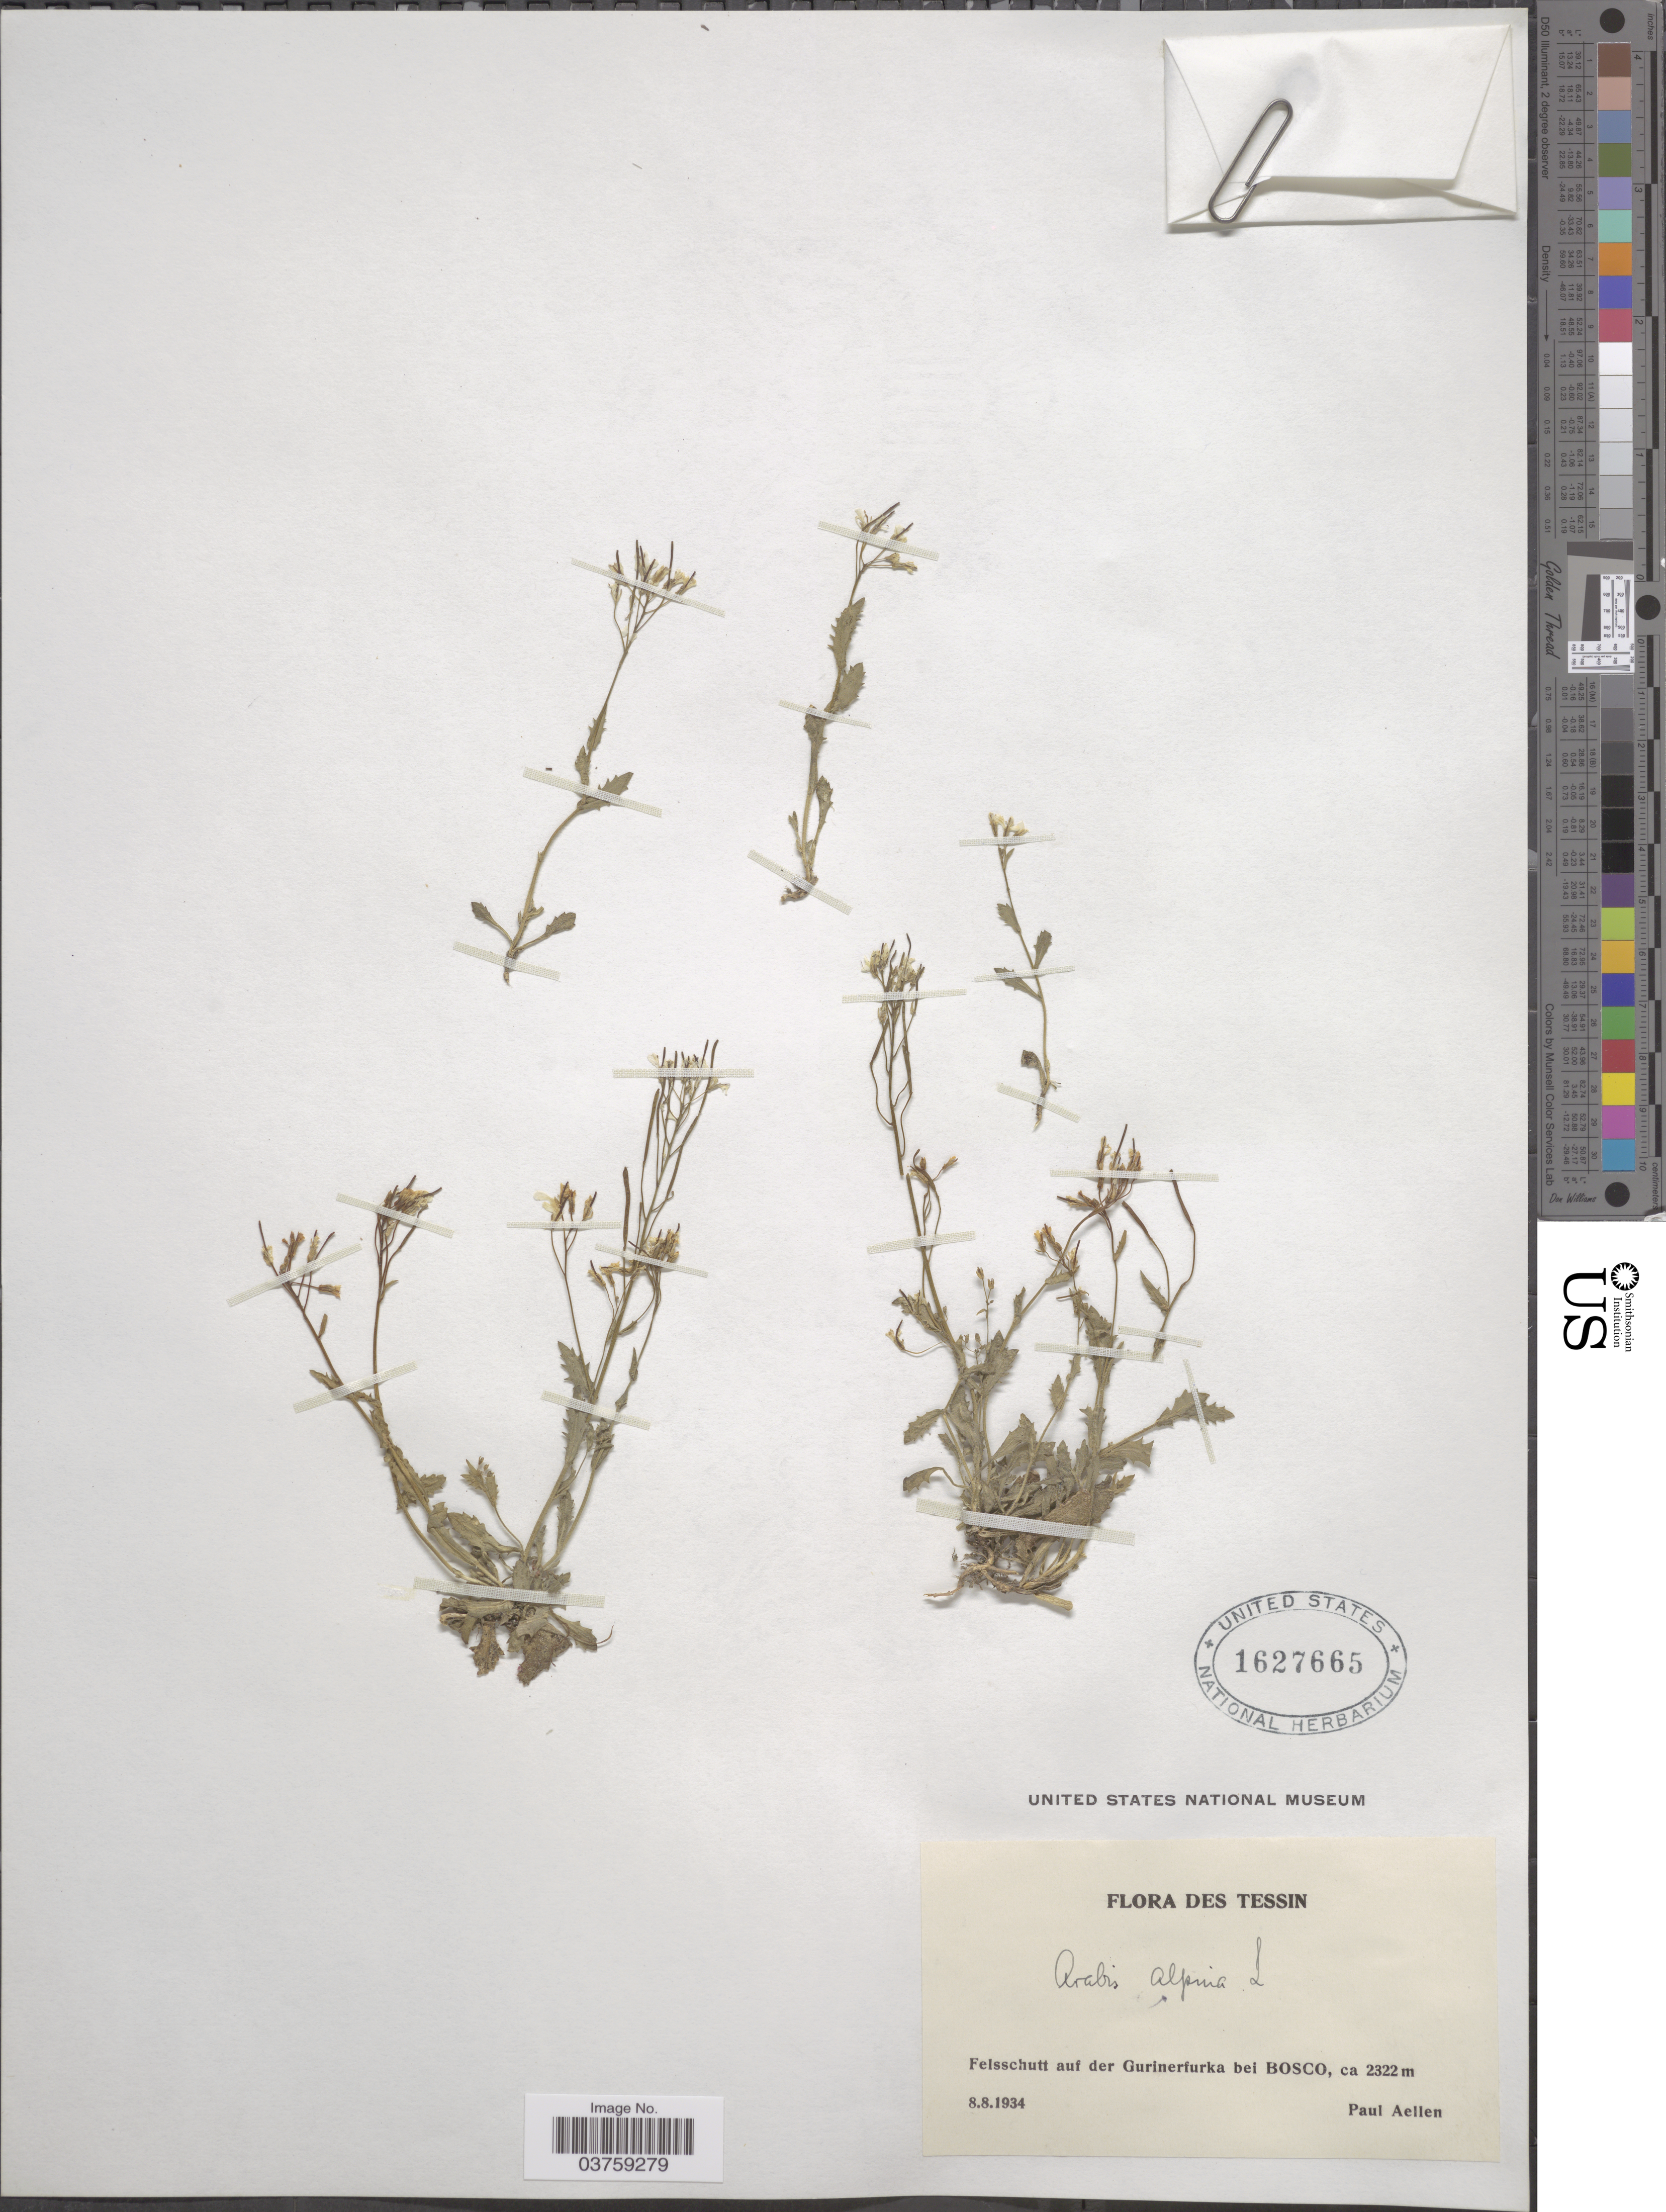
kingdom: Plantae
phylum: Tracheophyta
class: Magnoliopsida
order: Brassicales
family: Brassicaceae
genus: Arabis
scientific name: Arabis alpina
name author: L.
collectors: P. Aellen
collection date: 1934-08-08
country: Switzerland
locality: Tessin. Felsschutt auf der Gurinerfurka bei Bosco.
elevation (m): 2322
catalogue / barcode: US 1627665